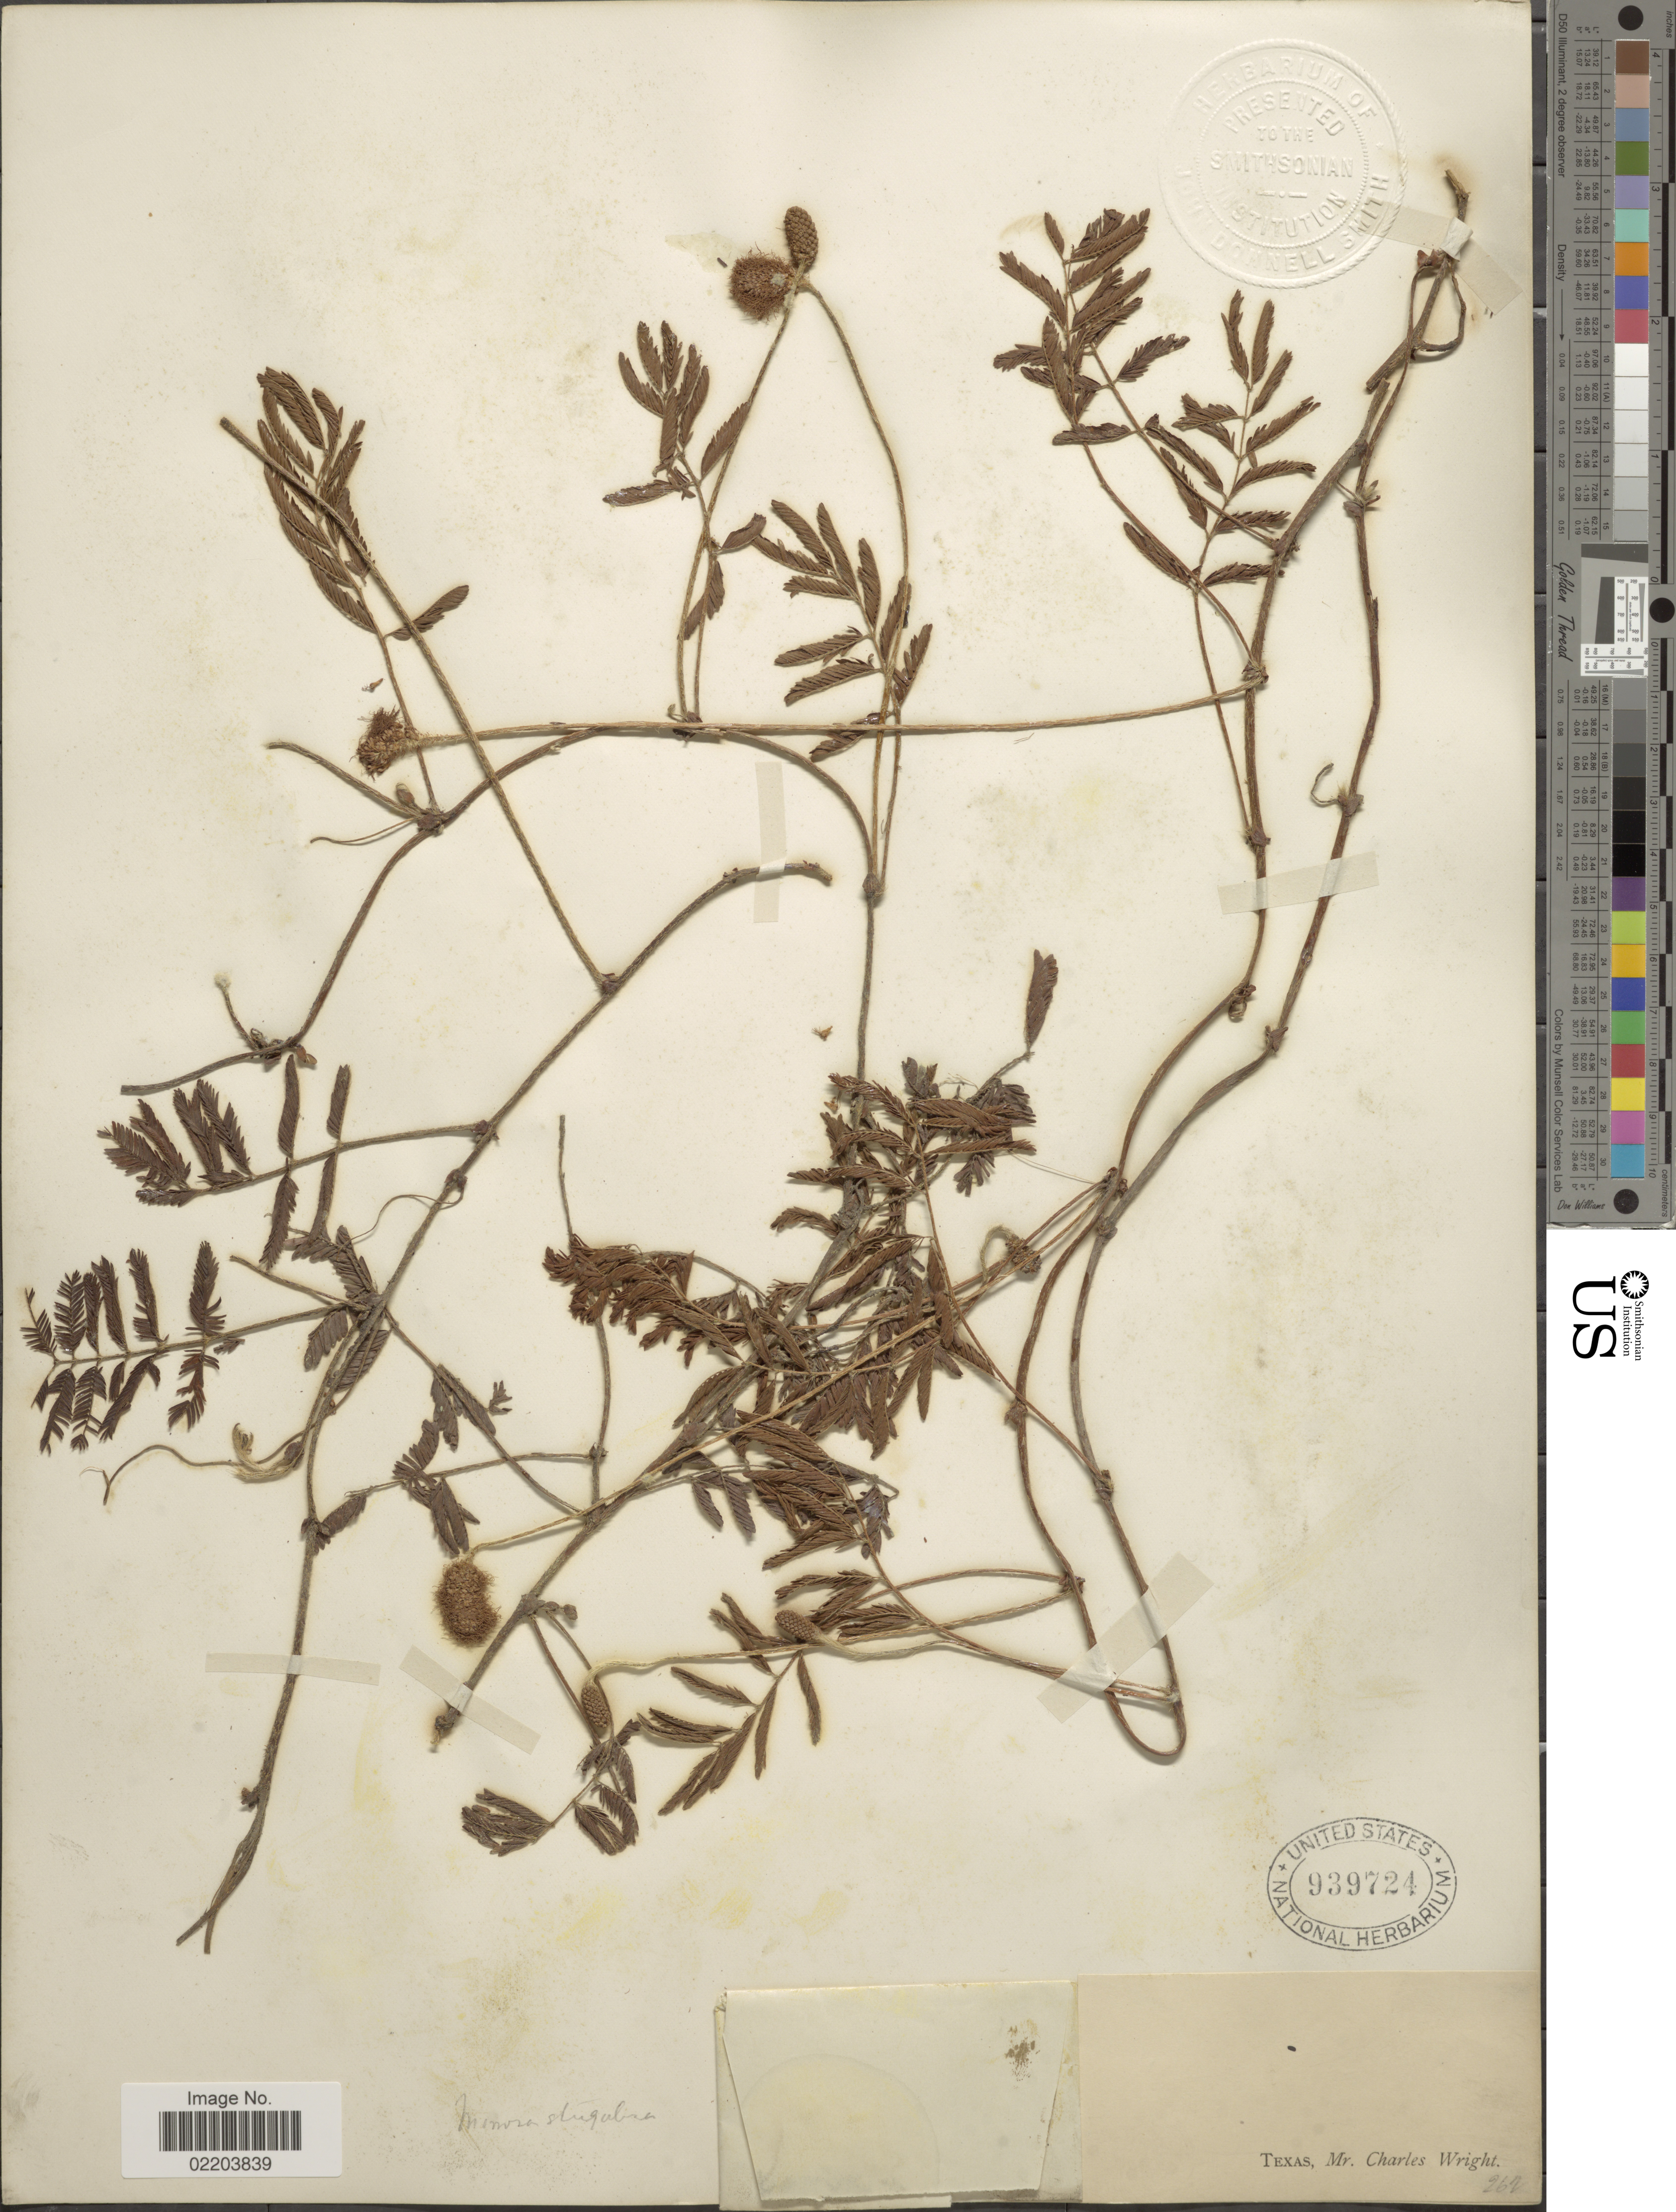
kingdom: Plantae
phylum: Tracheophyta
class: Magnoliopsida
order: Fabales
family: Fabaceae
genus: Mimosa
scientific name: Mimosa strigillosa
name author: Torr. & A. Gray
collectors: C. H. Wright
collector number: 262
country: United States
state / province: Texas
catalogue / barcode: US 939724